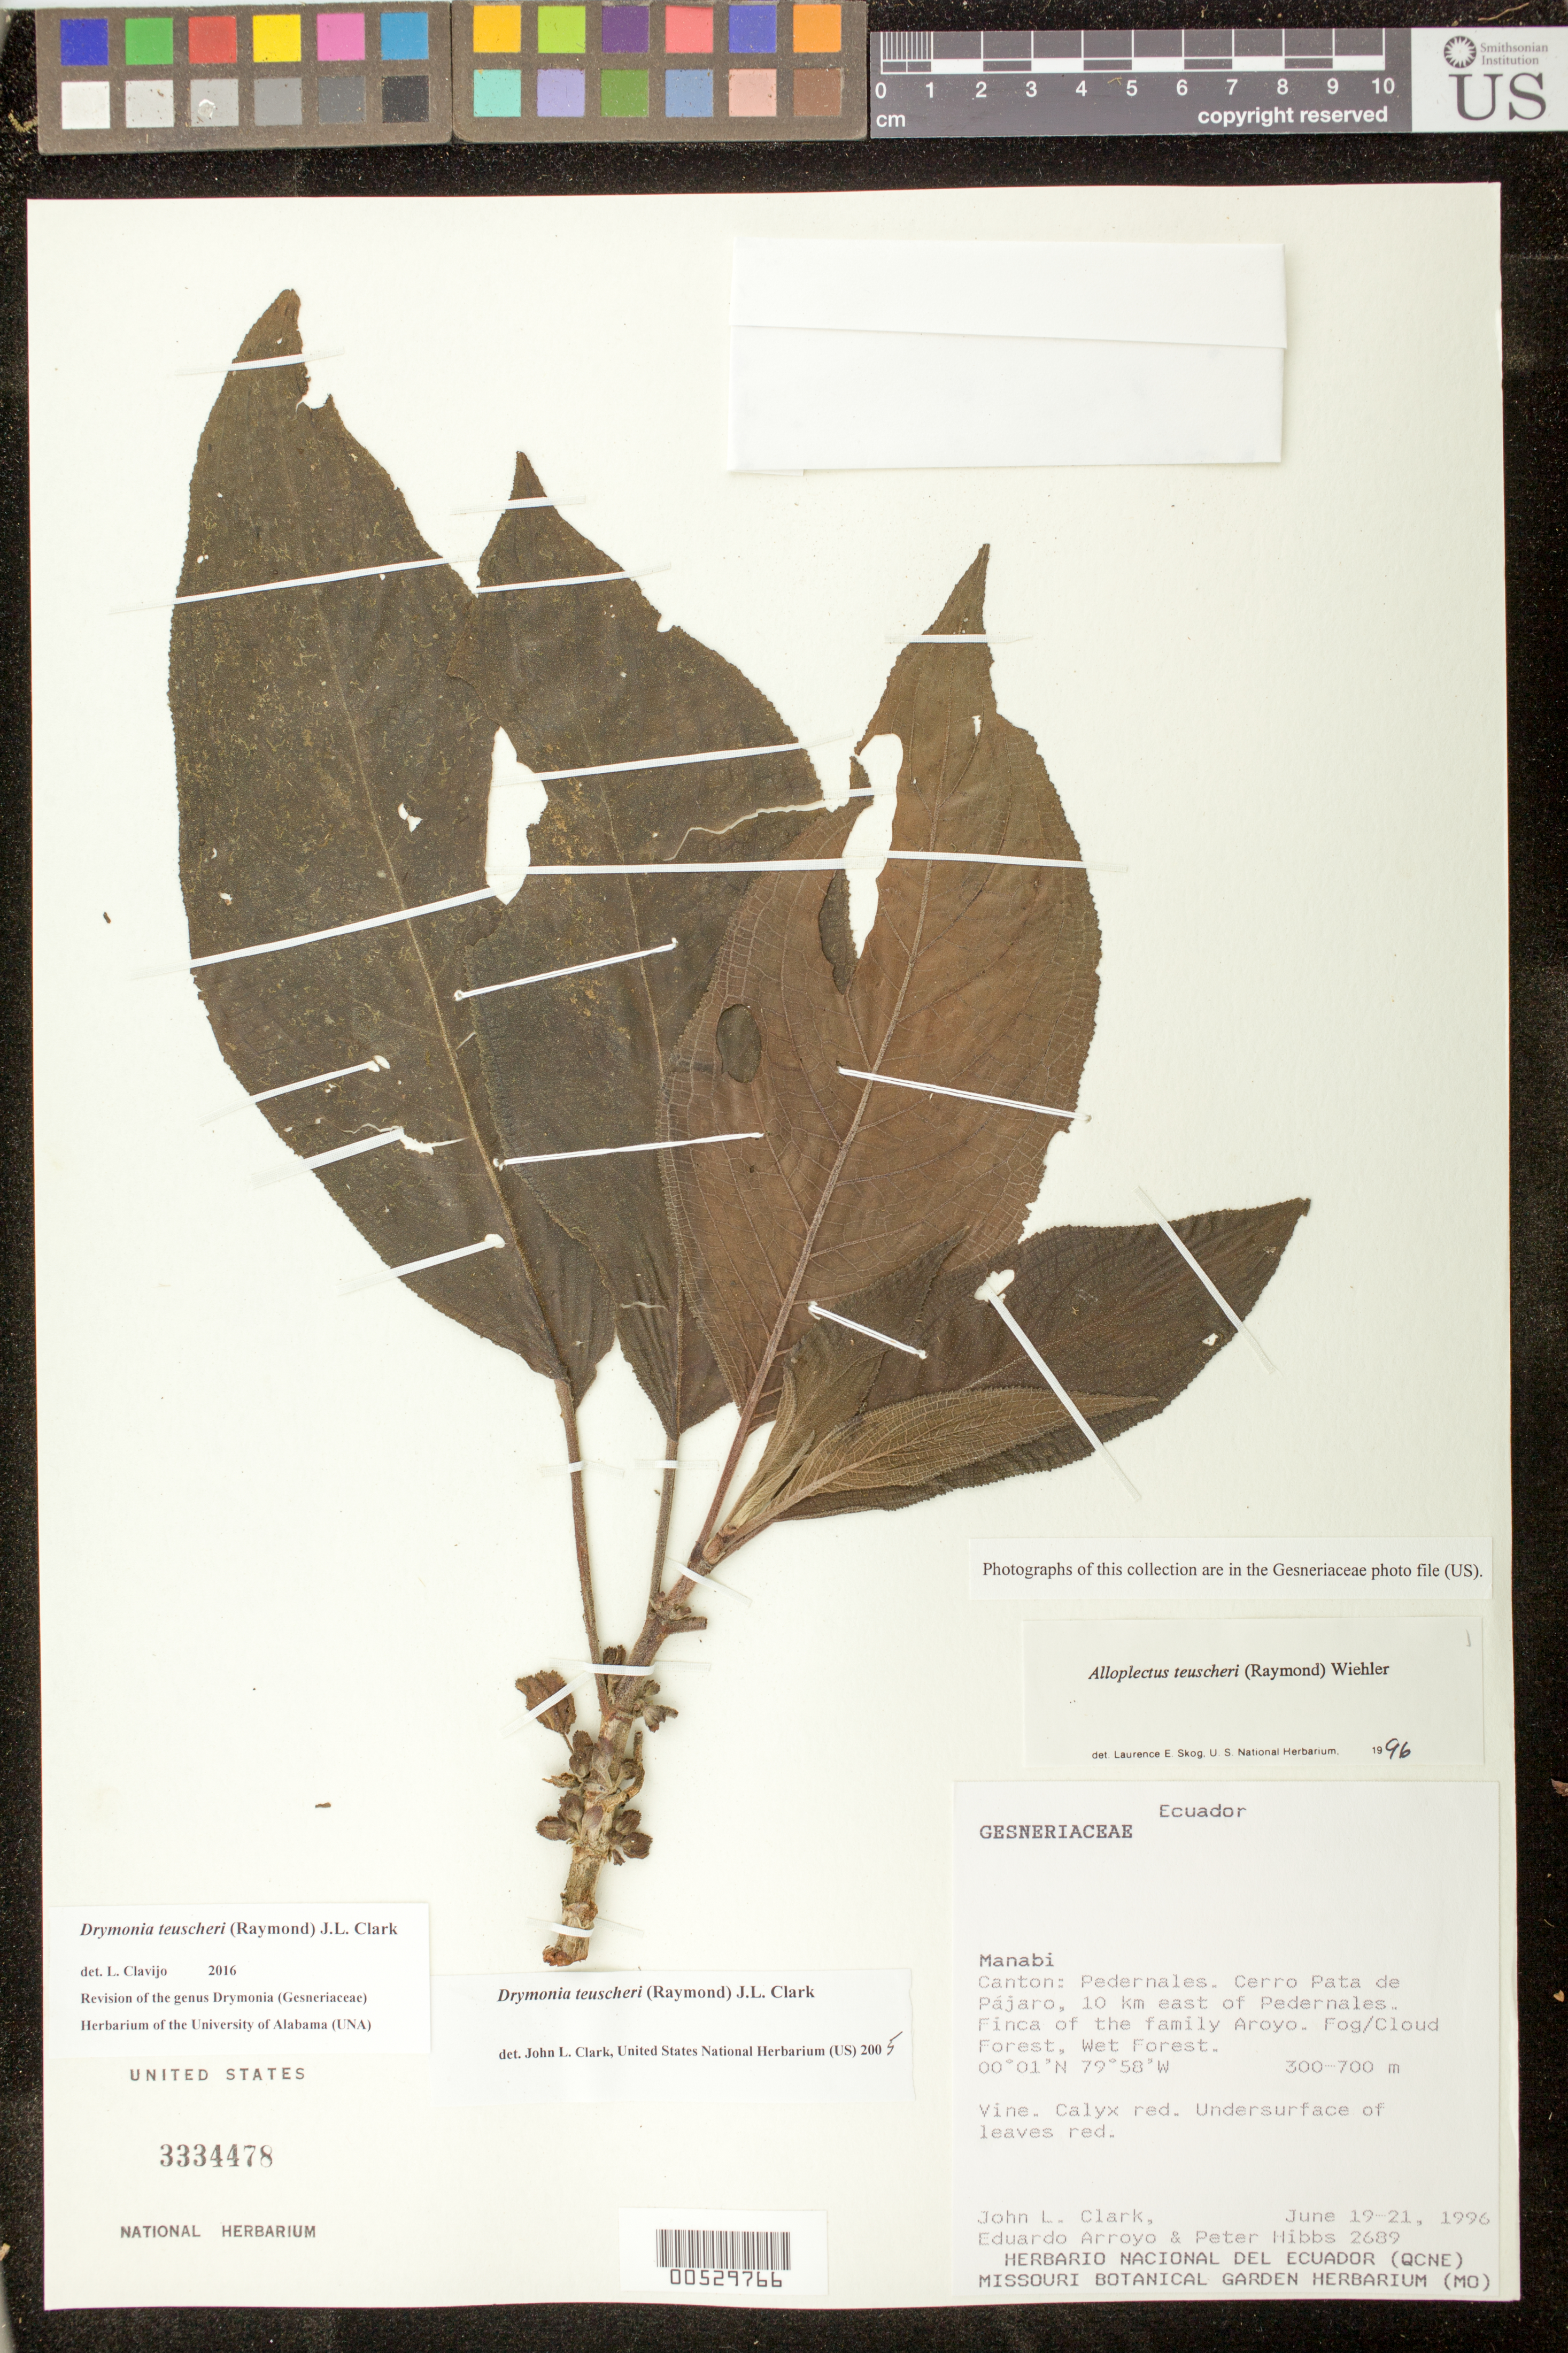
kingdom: Plantae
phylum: Tracheophyta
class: Magnoliopsida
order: Lamiales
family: Gesneriaceae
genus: Drymonia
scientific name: Drymonia teuscheri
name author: (Raymond) J.L. Clark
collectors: J. L. Clark, E. Arroyo & P. Hibbs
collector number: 2689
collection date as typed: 19-21 Jun 1996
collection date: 1996-06-19/1996-06-21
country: Ecuador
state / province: Manabí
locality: Canton Pedernales, Cerro Pata de Pájaro, 10 km E of Pedernales, Finca of the family Aroyo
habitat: Fog/cloud forest, wet forest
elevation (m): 300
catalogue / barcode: US 3334478